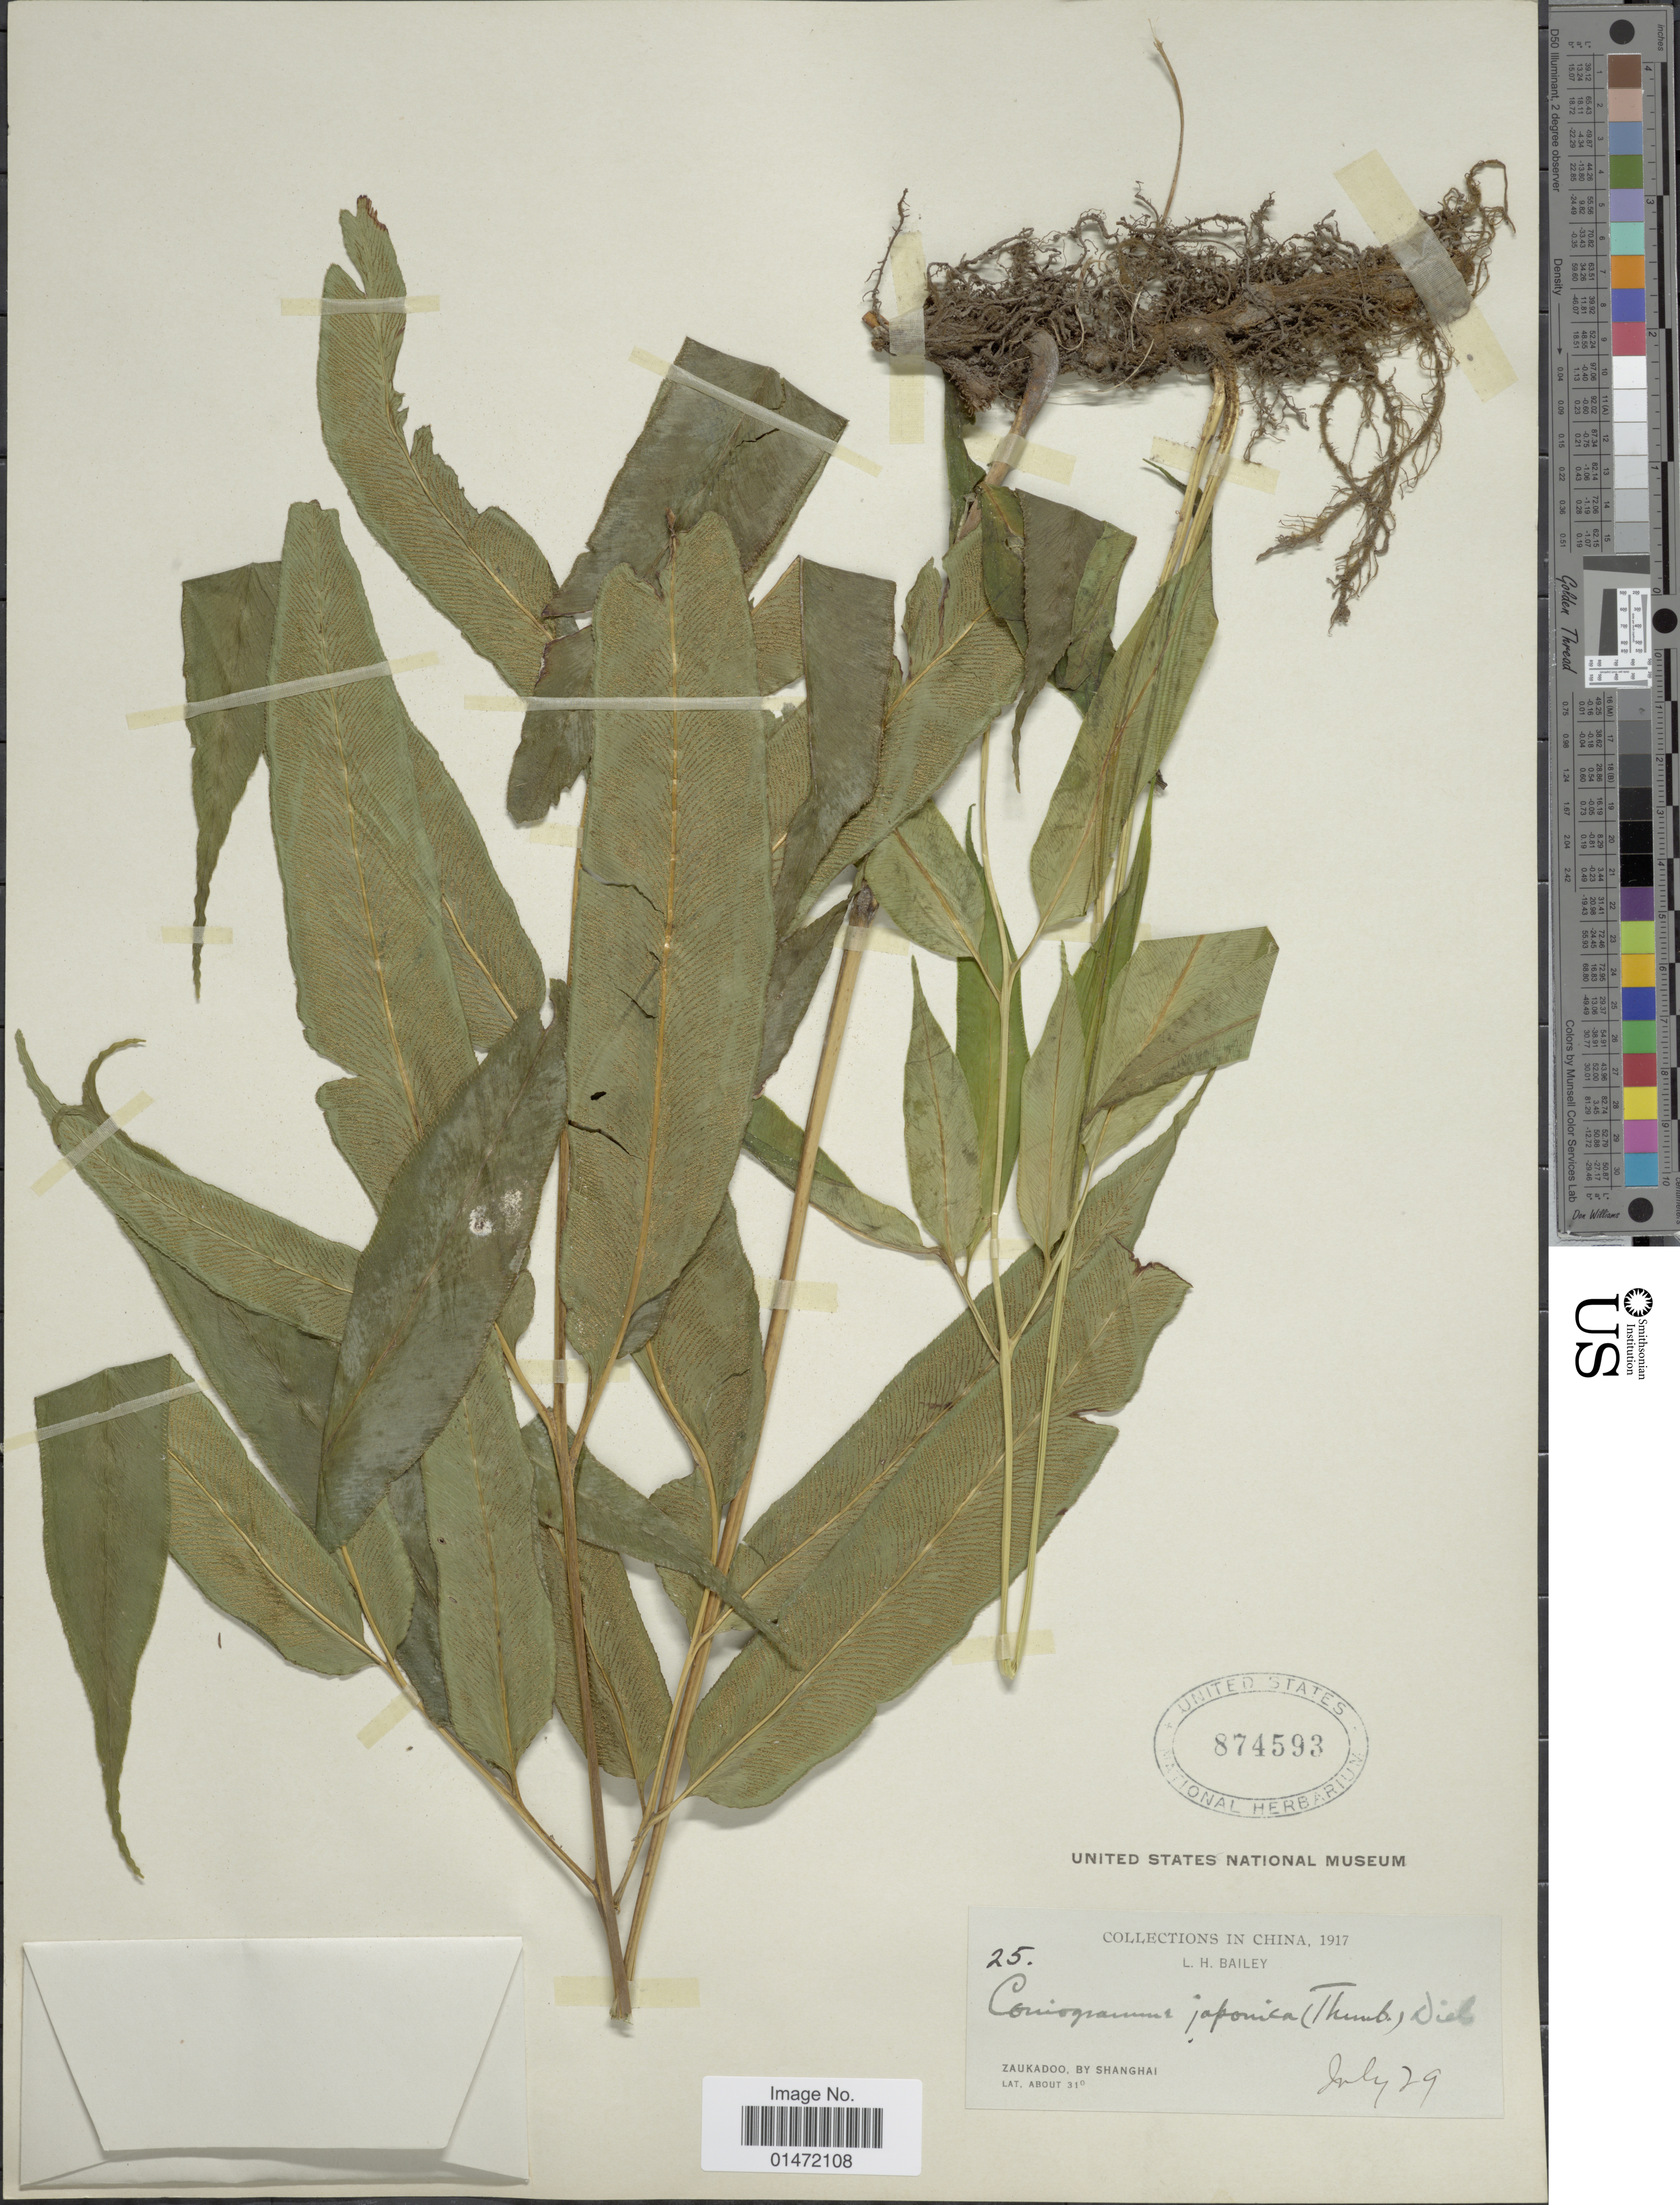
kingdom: Plantae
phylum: Tracheophyta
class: Polypodiopsida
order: Polypodiales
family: Pteridaceae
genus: Coniogramme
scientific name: Coniogramme japonica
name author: (Thunb. ex Murray) Diels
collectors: L. H. Bailey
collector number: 25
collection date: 1917-07-29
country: China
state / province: Shanghai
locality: Zaukadoo, by Shanghai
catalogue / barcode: US 874593